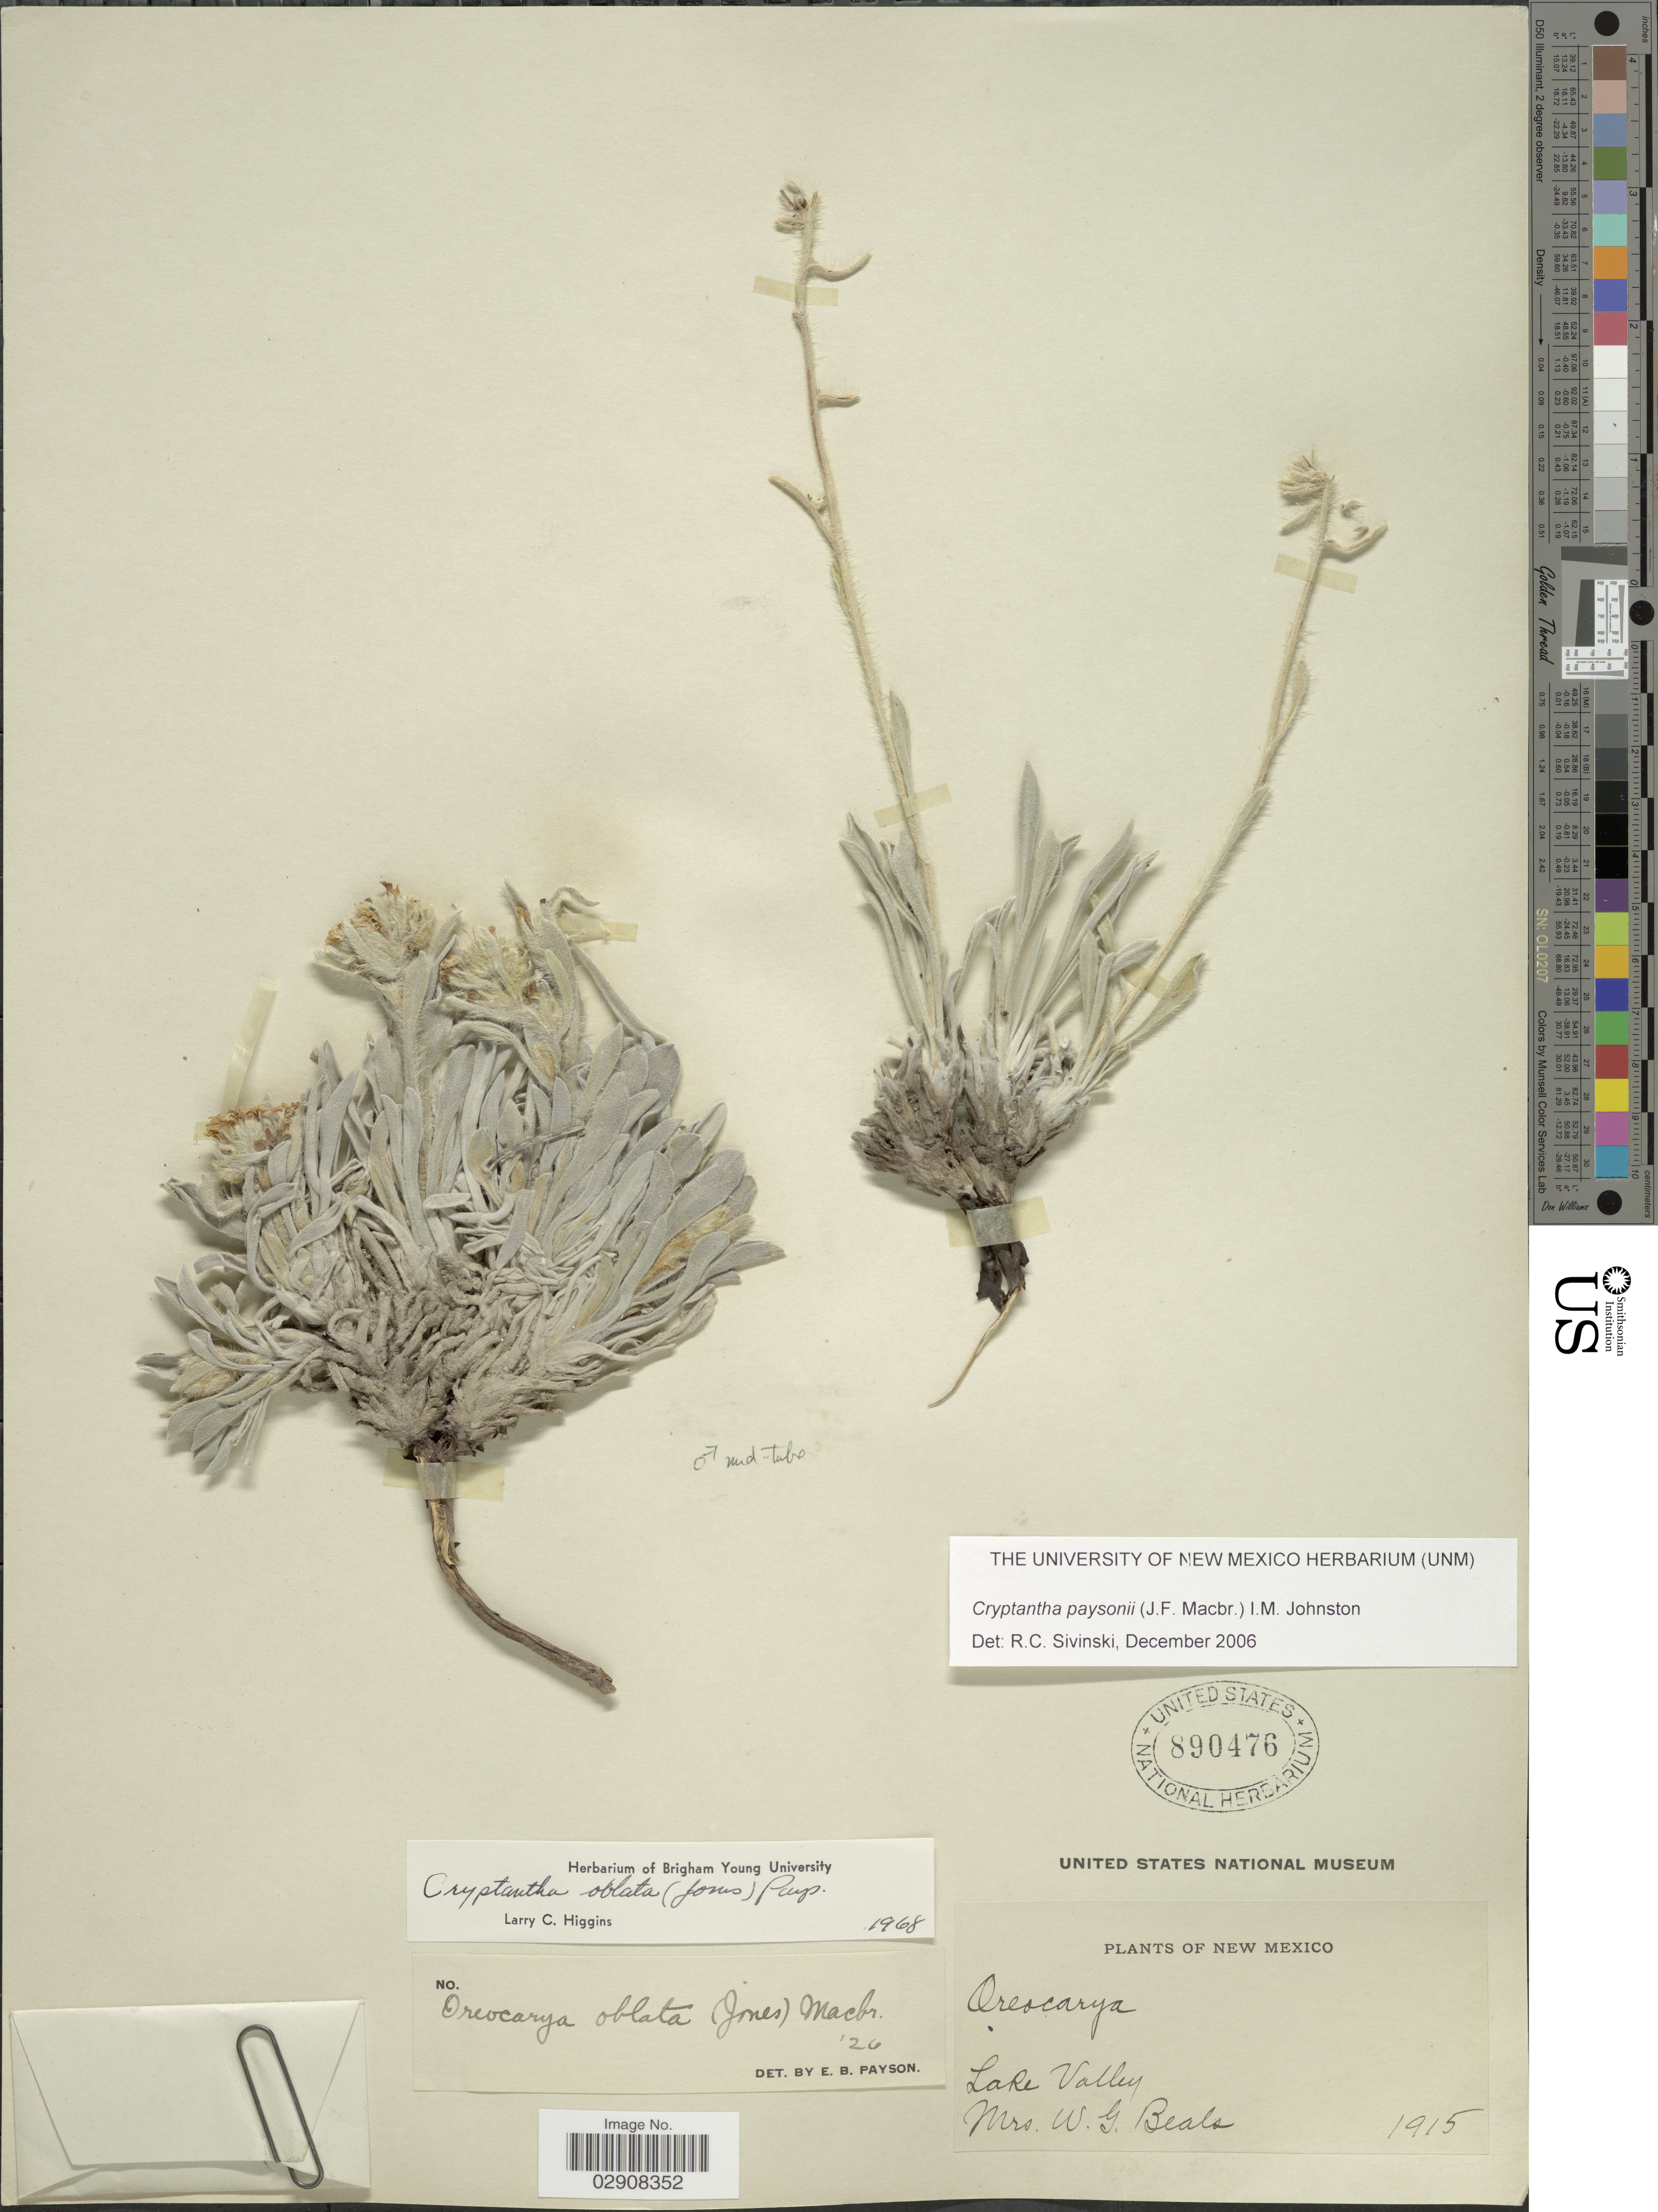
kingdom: Plantae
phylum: Tracheophyta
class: Magnoliopsida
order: Boraginales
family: Boraginaceae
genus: Cryptantha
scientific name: Cryptantha paysonii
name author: (J.F. Macbr.) I.M. Johnst.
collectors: Mrs. W. G. Beals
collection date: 1915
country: United States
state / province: New Mexico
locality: Lake Valley.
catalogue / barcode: US 890476